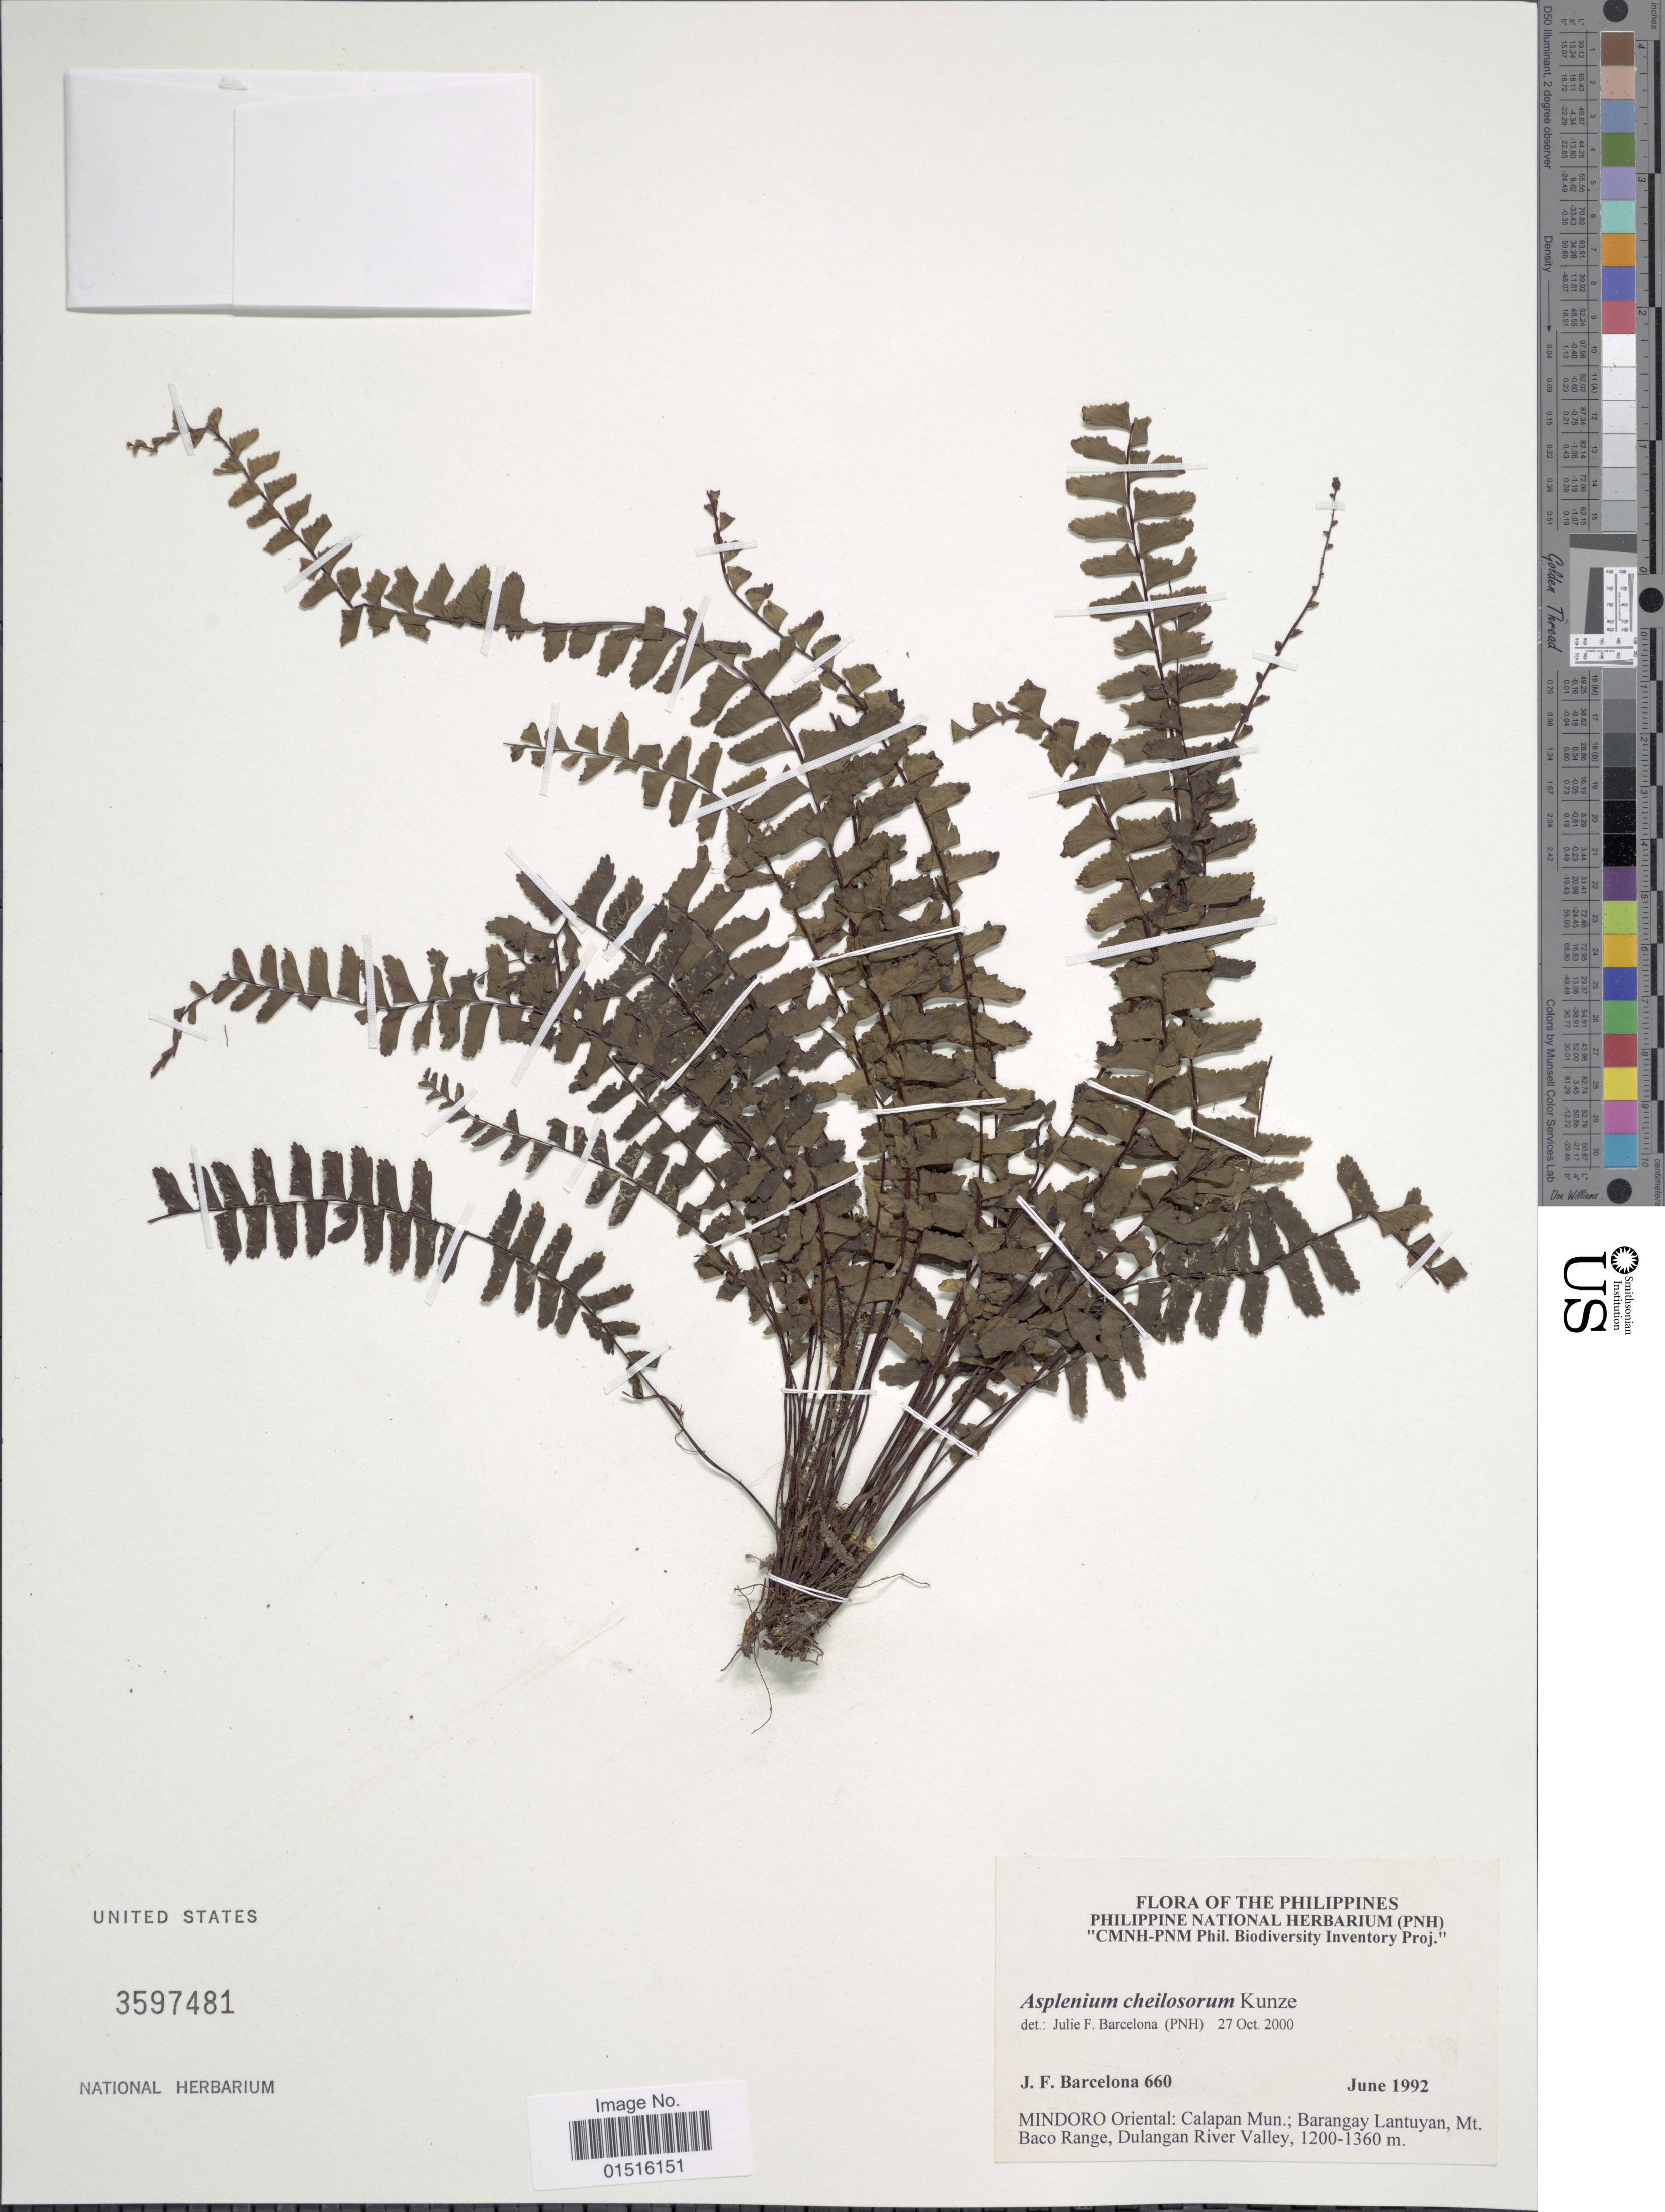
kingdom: Plantae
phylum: Tracheophyta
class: Polypodiopsida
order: Polypodiales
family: Aspleniaceae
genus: Asplenium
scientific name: Asplenium cheilosorum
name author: Kunze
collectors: J. F. Barcelona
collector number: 660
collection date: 1992-06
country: Philippines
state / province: Mimaropa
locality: Mindoro Oriental: Calapan Mun.; Barangay Lantuyan, Mt. Baco Range, Dulangan River Valley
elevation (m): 1200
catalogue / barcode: US 3597481